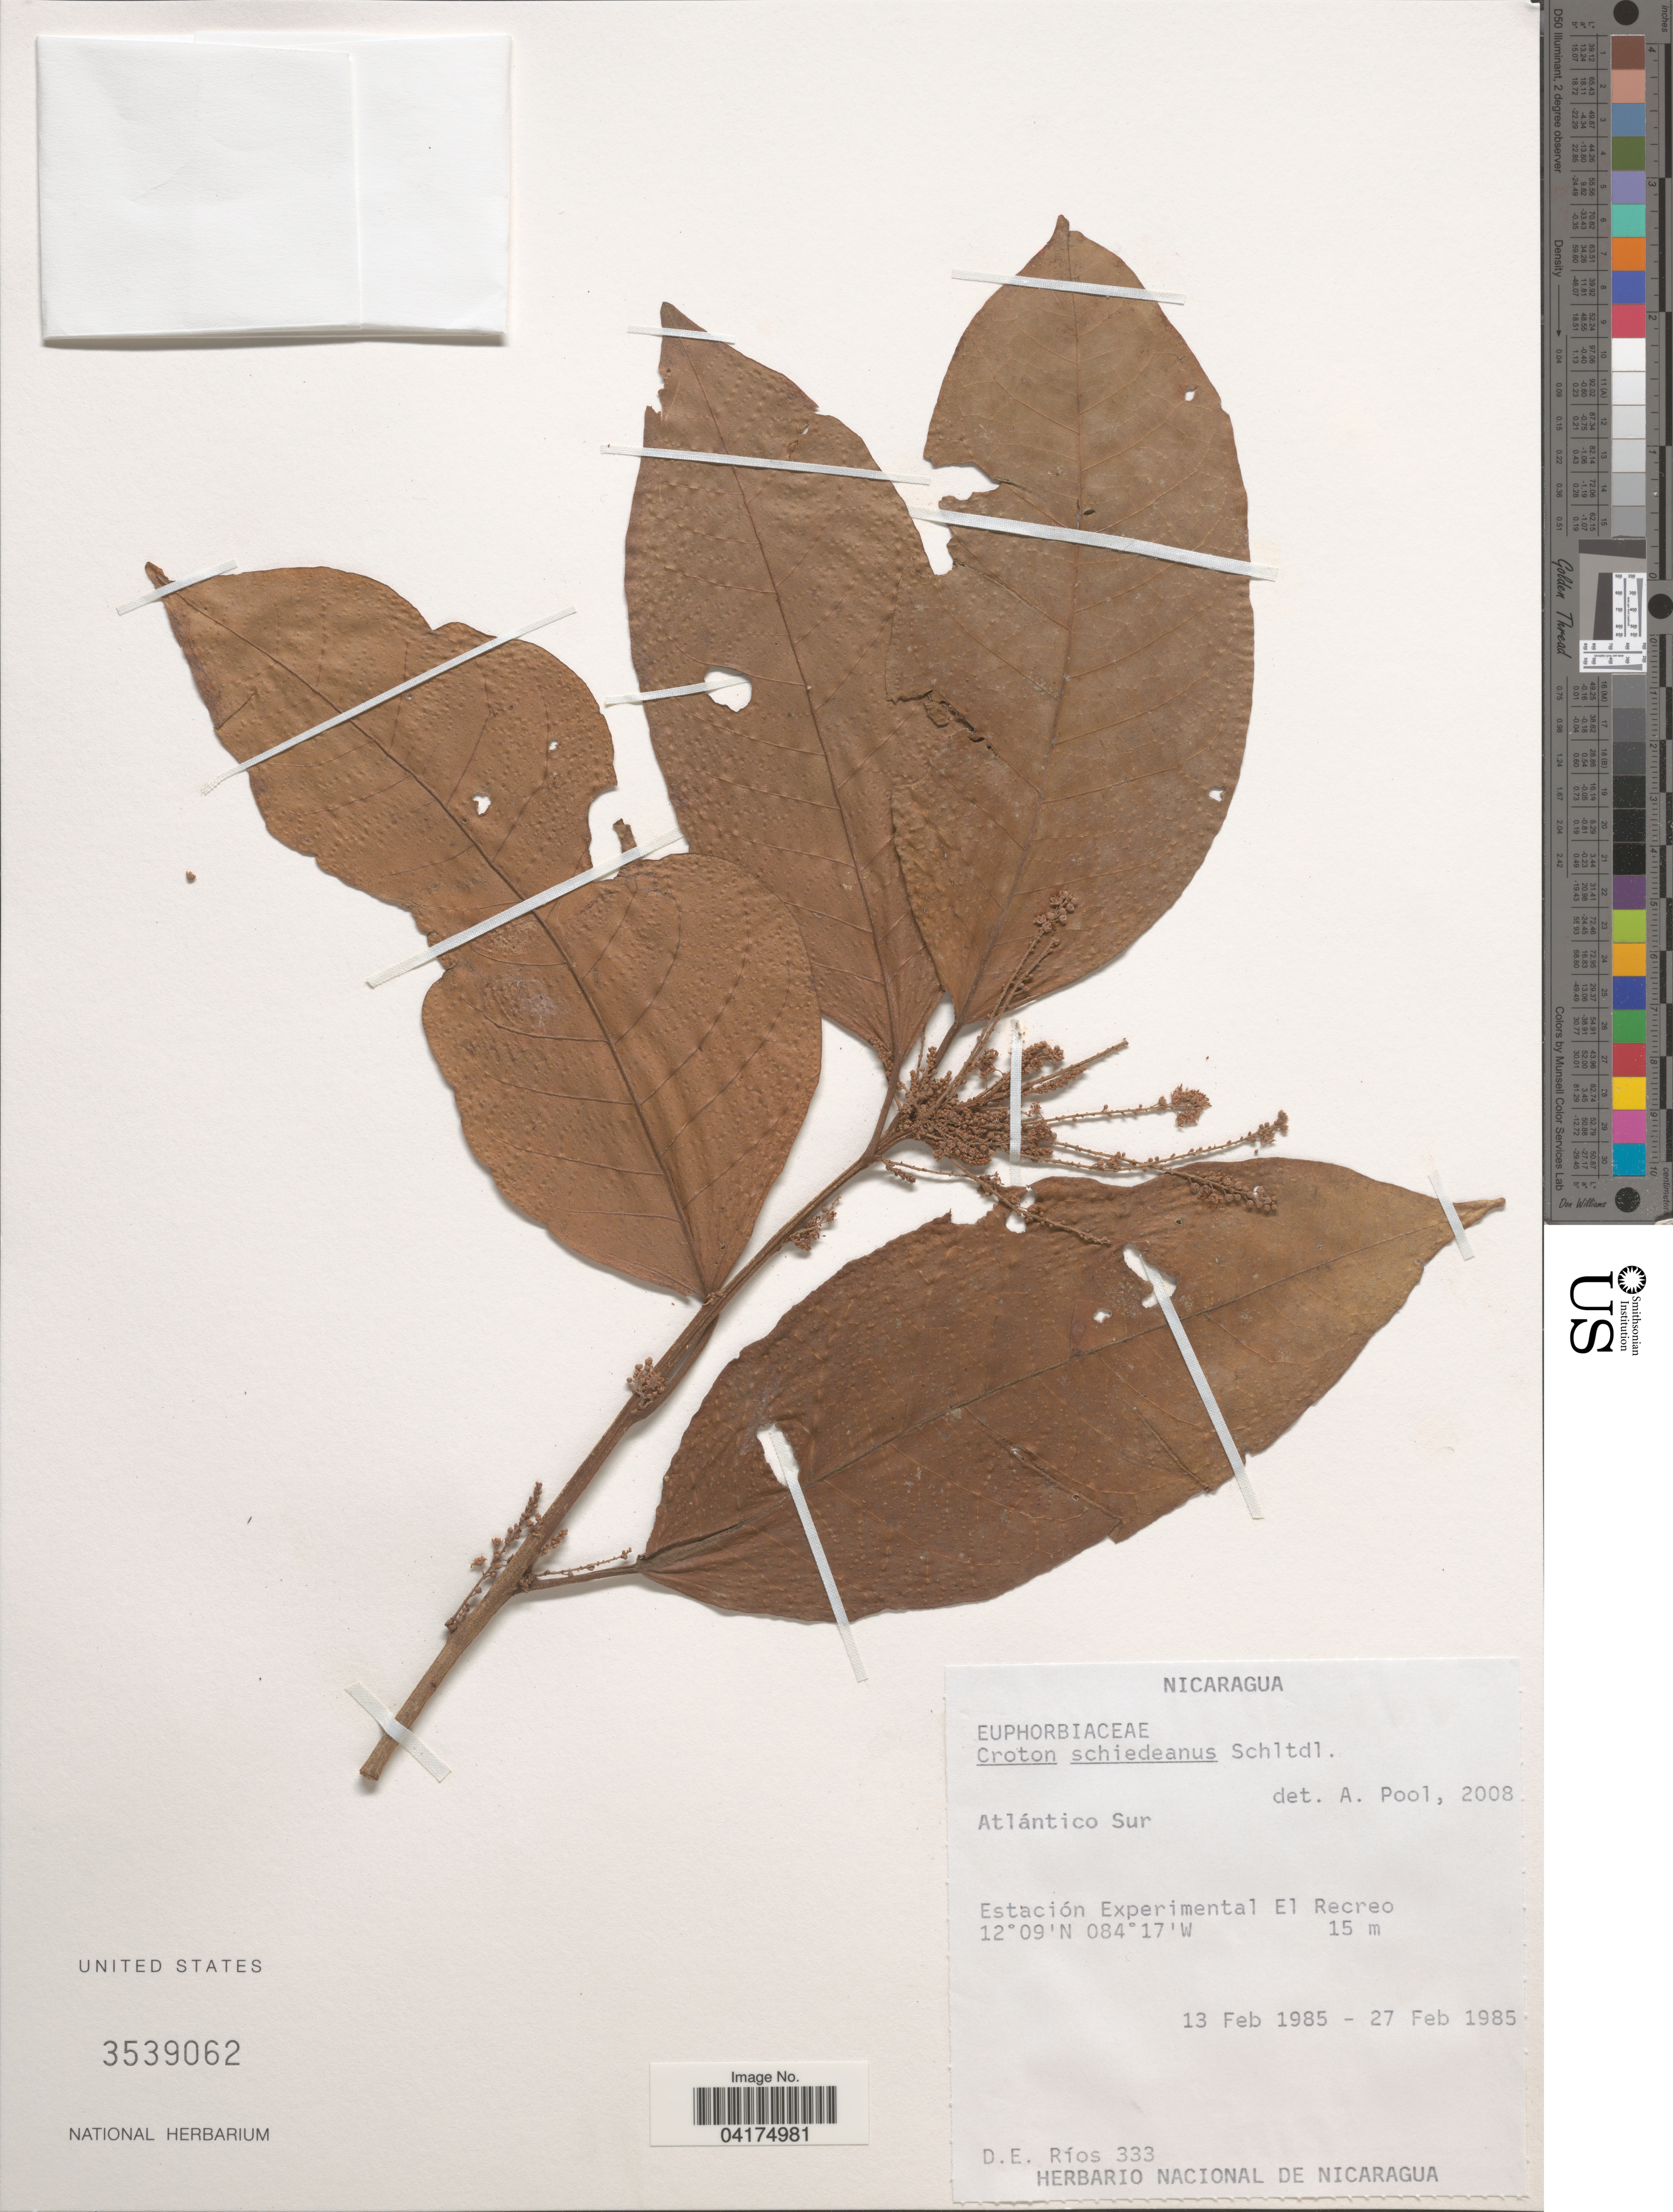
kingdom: Plantae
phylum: Tracheophyta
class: Magnoliopsida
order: Malpighiales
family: Euphorbiaceae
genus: Croton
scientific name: Croton schiedeanus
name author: Schltdl.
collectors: D. Rios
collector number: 333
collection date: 1985-02-13/1985-02-27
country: Nicaragua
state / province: Atlantico Sur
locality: Estación Experimental El Recreo.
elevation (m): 15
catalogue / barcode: US 3539062